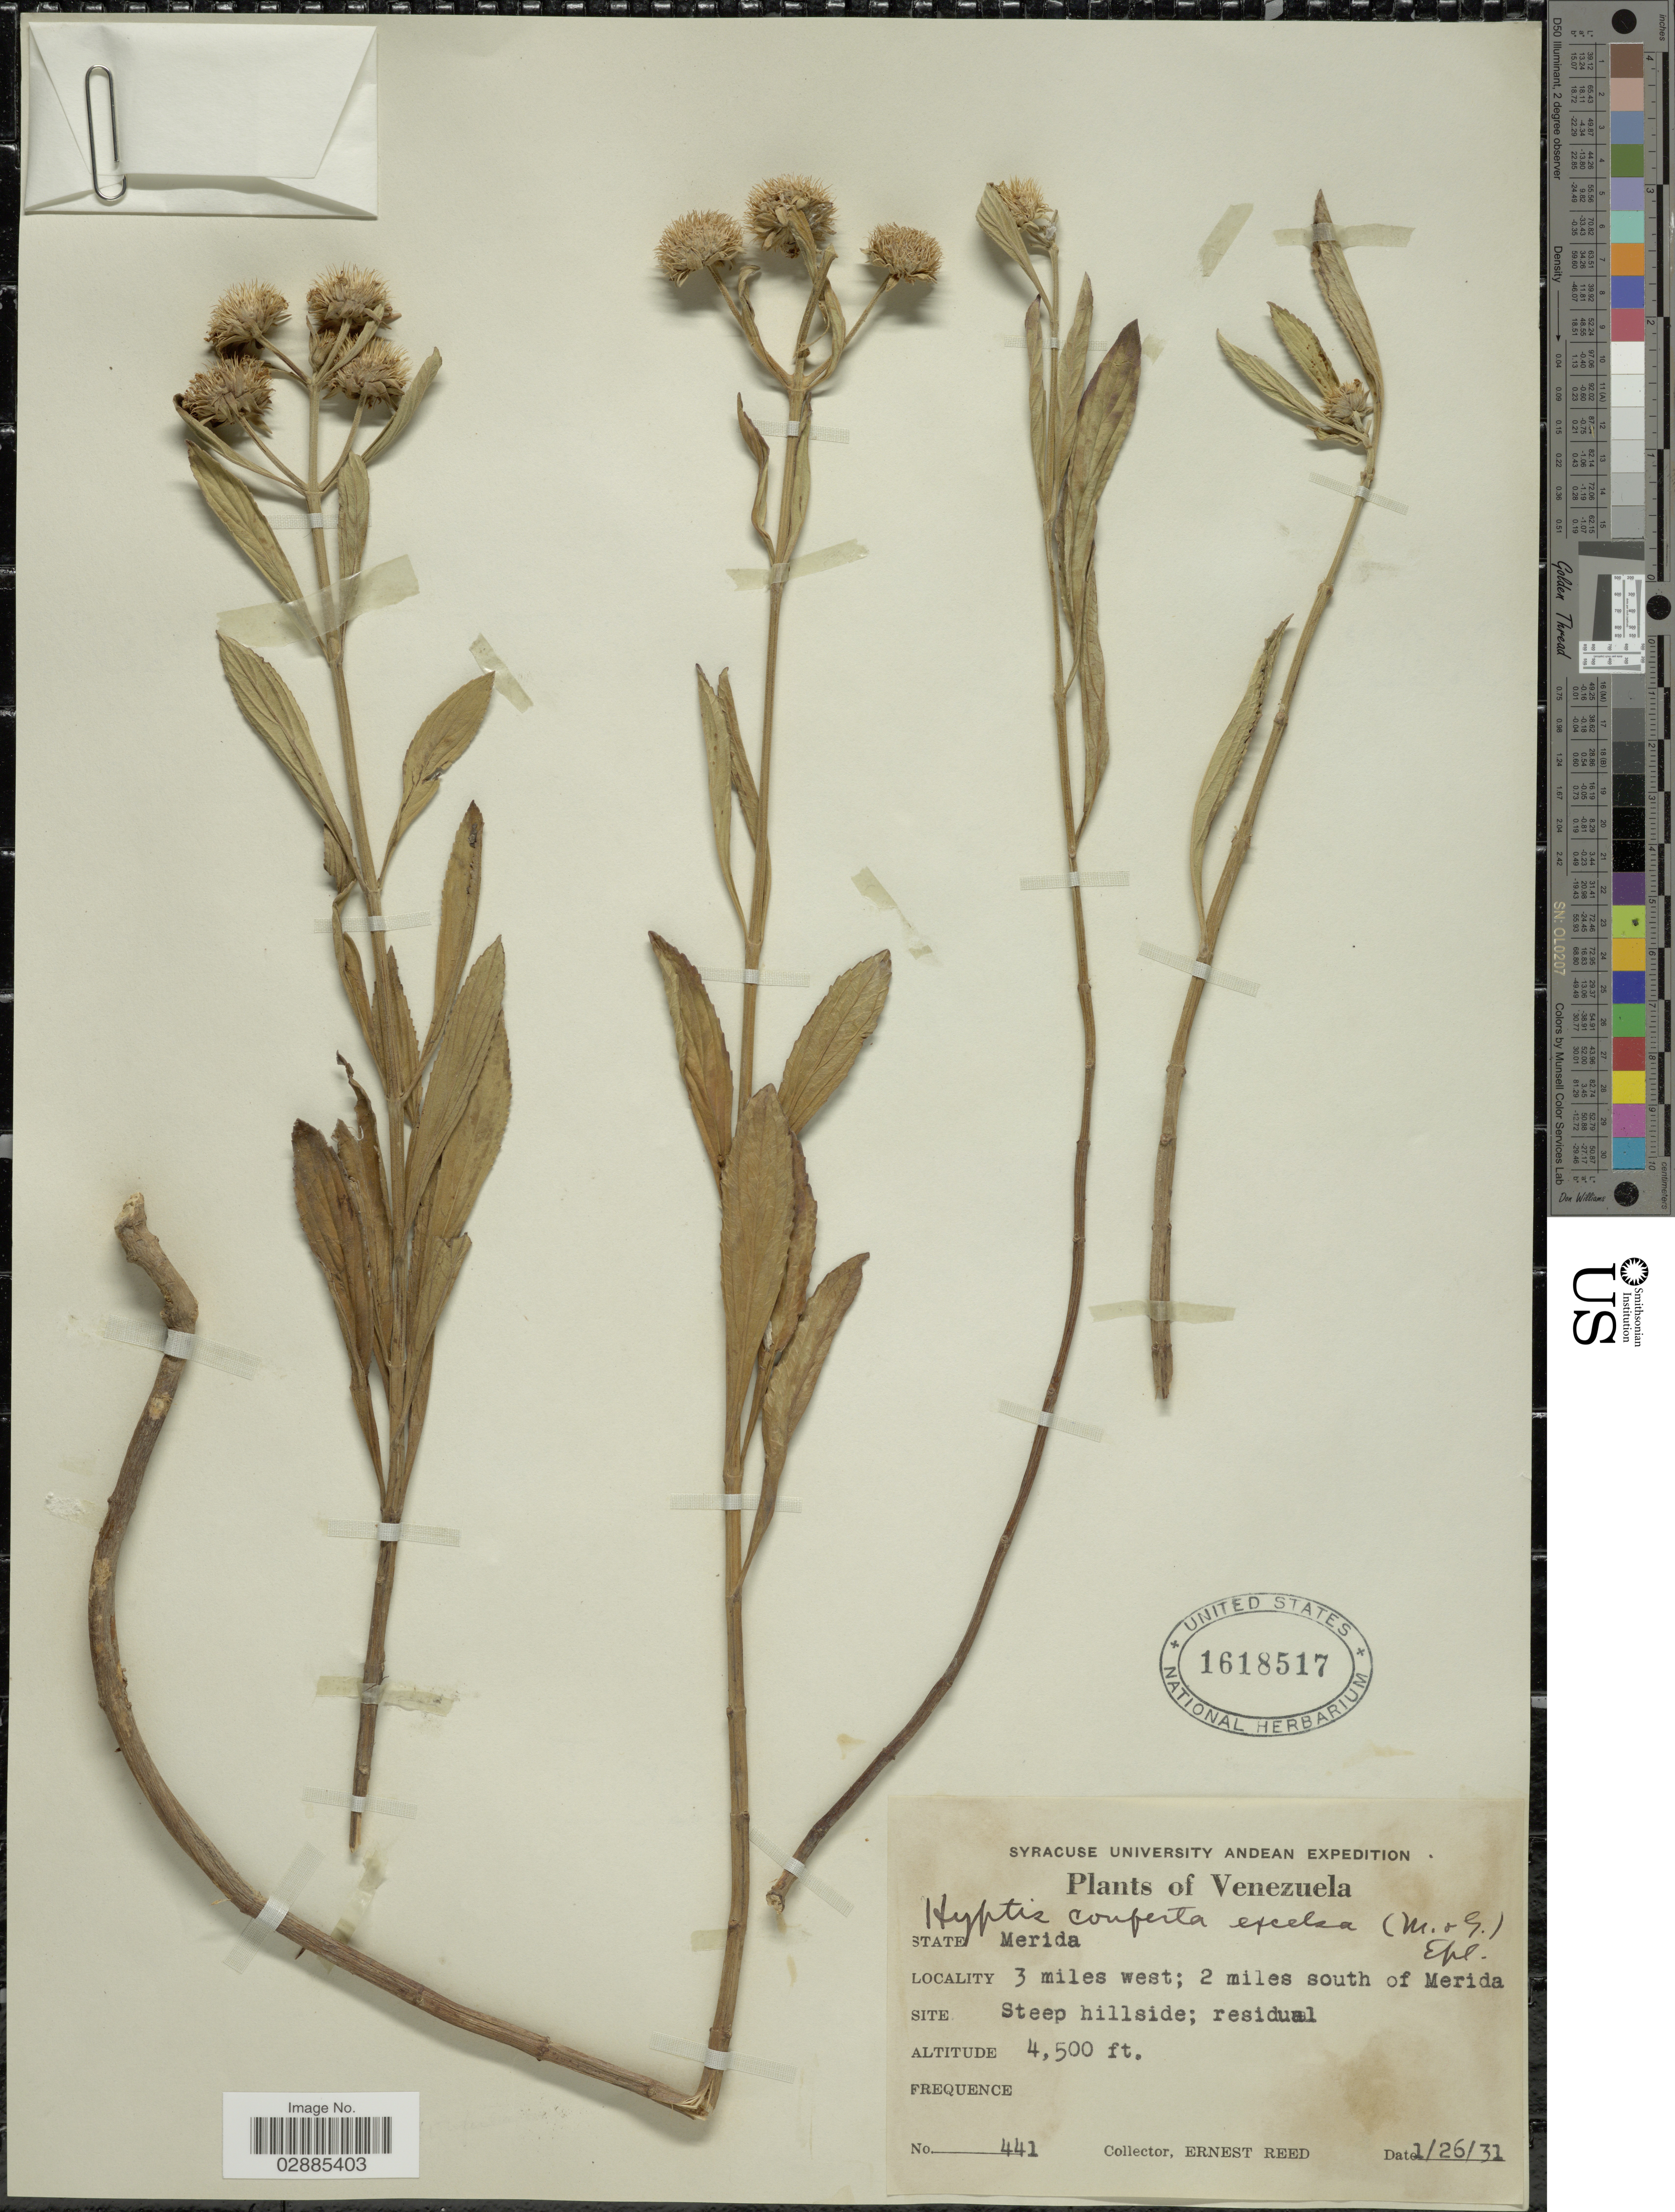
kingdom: Plantae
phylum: Tracheophyta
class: Magnoliopsida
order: Lamiales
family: Lamiaceae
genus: Hyptis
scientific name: Hyptis conferta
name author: Pohl ex Benth.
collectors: E. Reed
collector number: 441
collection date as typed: Transcribed d/m/y: 26/1/31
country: Venezuela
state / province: Mérida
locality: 3 miles west; 2 miles south of Merida.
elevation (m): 1372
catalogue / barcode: US 1618517